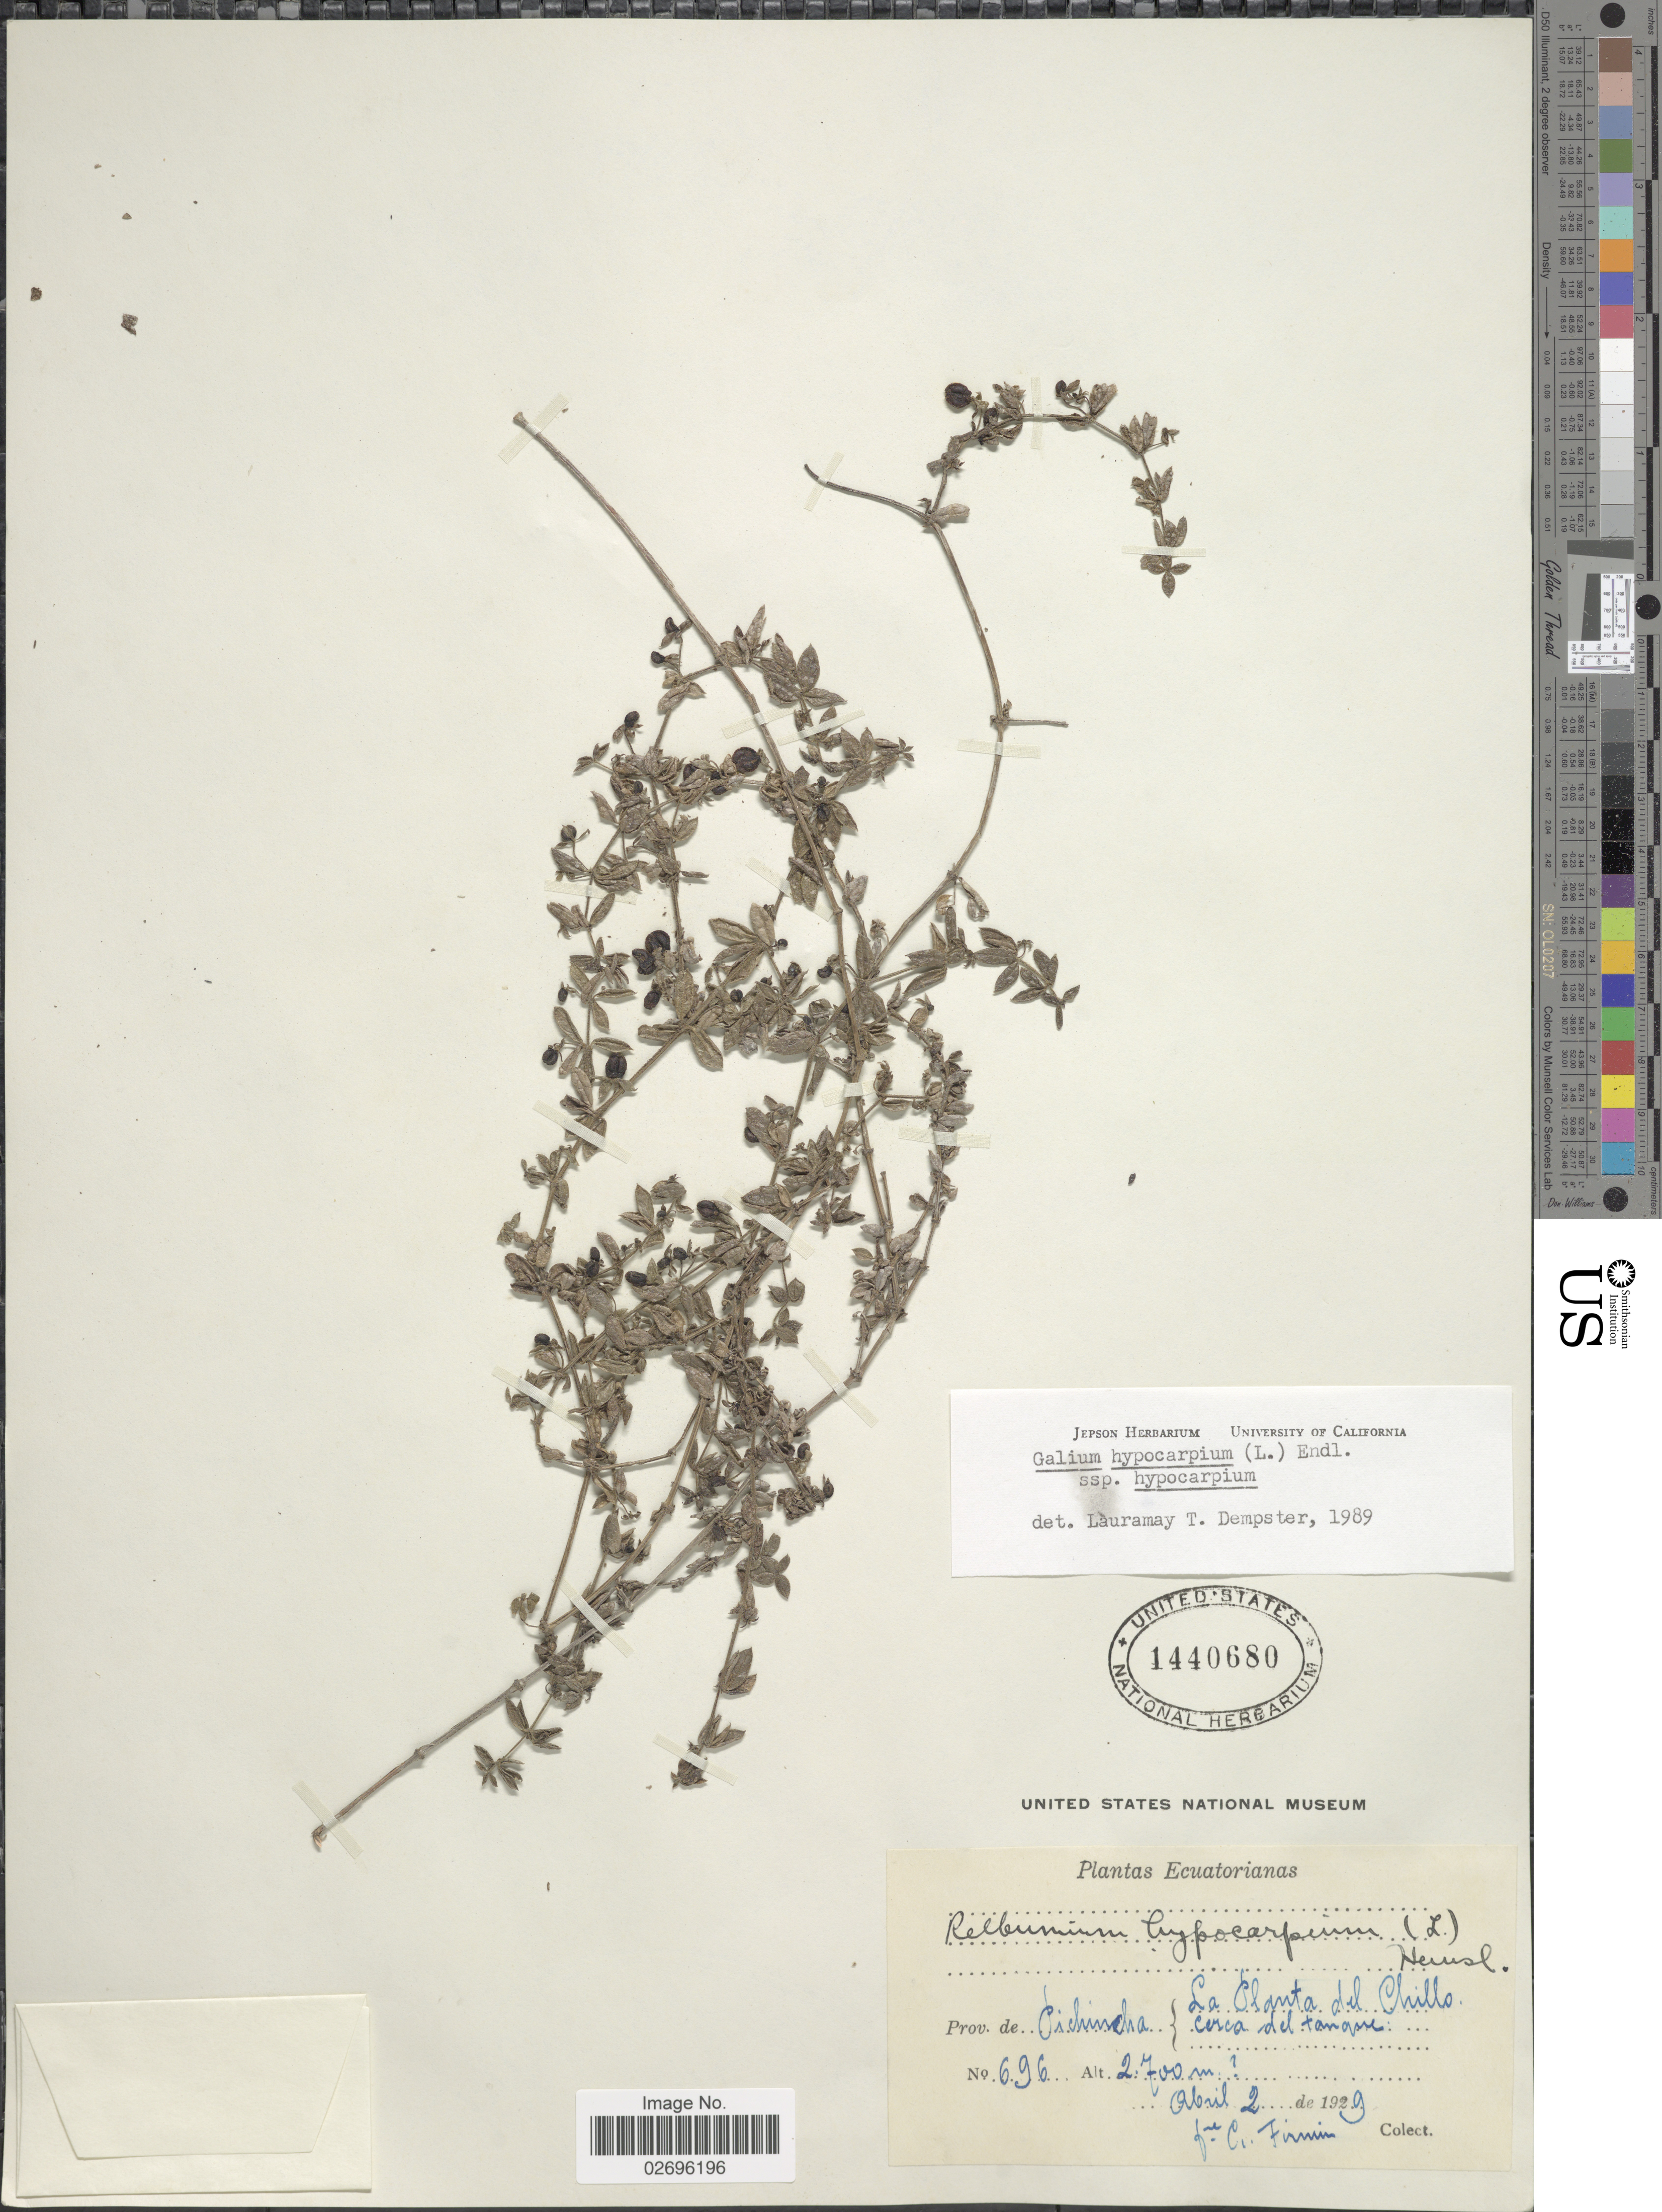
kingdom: Plantae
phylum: Tracheophyta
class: Magnoliopsida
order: Gentianales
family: Rubiaceae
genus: Galium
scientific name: Galium hypocarpium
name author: (L.) Endl. ex Griseb.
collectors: C. Firmin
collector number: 696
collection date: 1929-04-02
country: Ecuador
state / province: Pichincha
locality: La Planta del Chillo. Cerca del tanque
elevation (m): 2700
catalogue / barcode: US 1440680